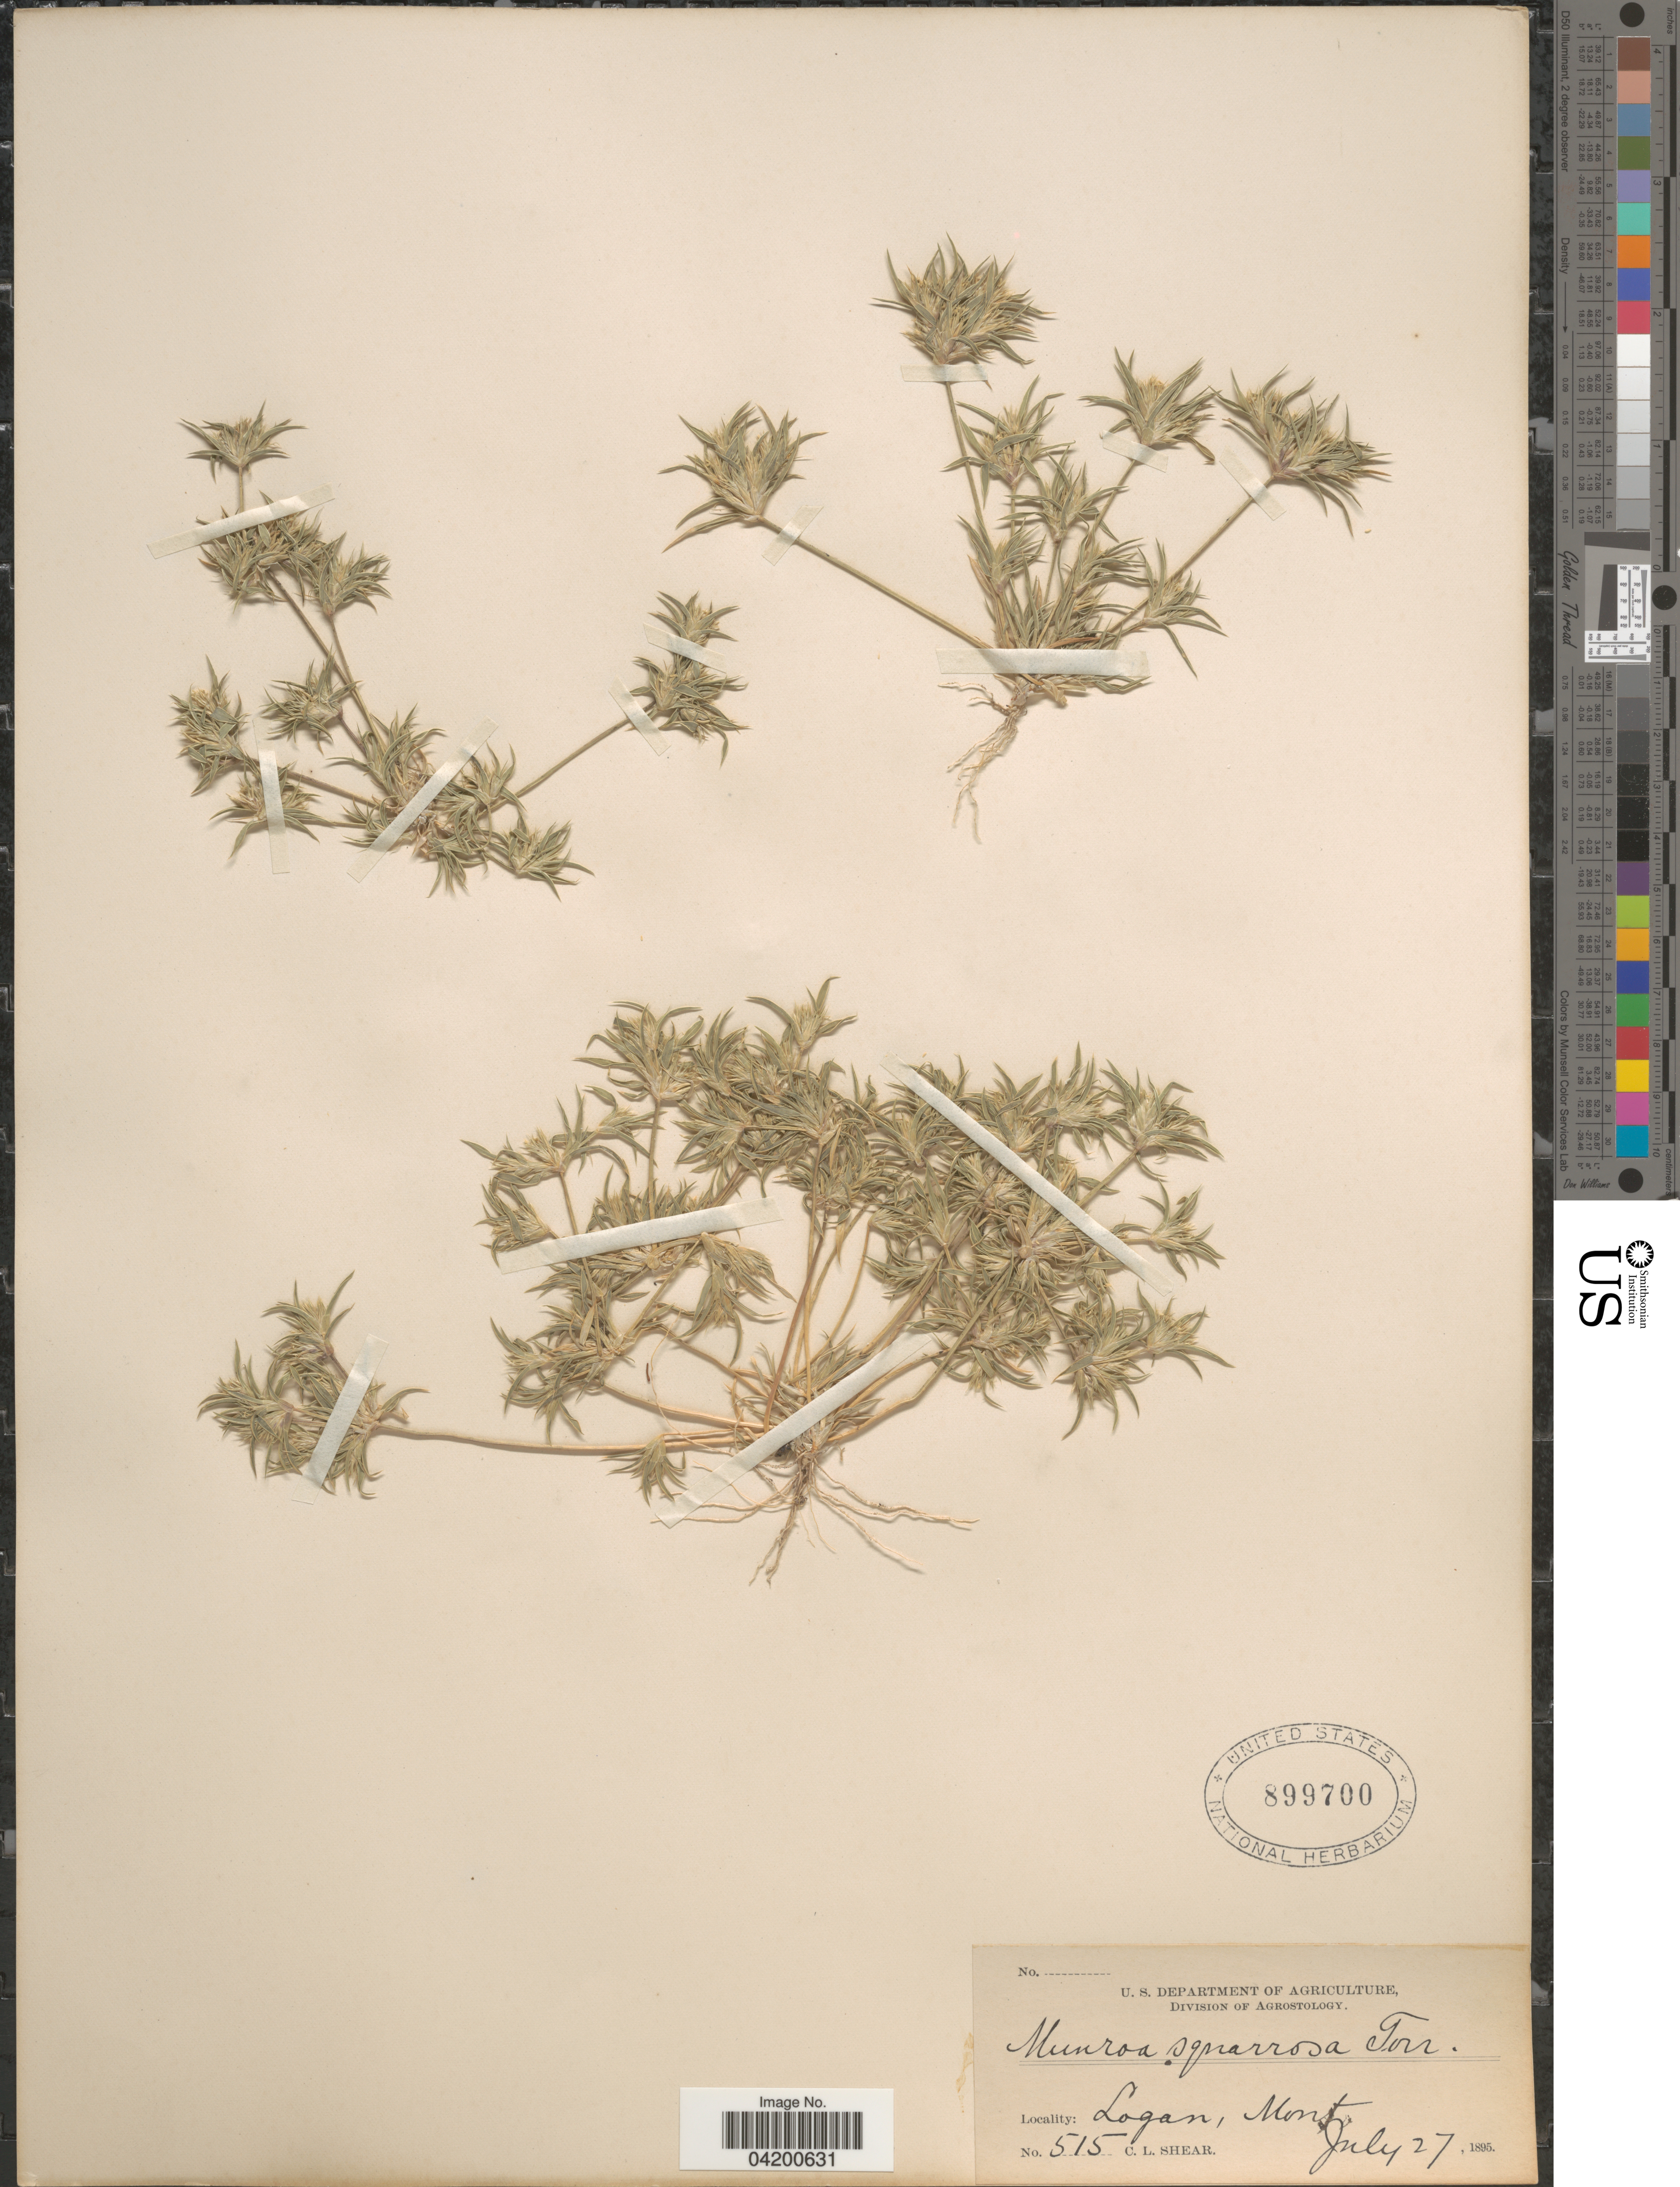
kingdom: Plantae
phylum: Tracheophyta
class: Liliopsida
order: Poales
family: Poaceae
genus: Munroa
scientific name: Munroa squarrosa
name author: (Nutt.) Torr.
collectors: C. L. Shear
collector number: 515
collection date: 1895-07-27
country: United States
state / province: Montana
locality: Logan.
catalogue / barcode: US 899700